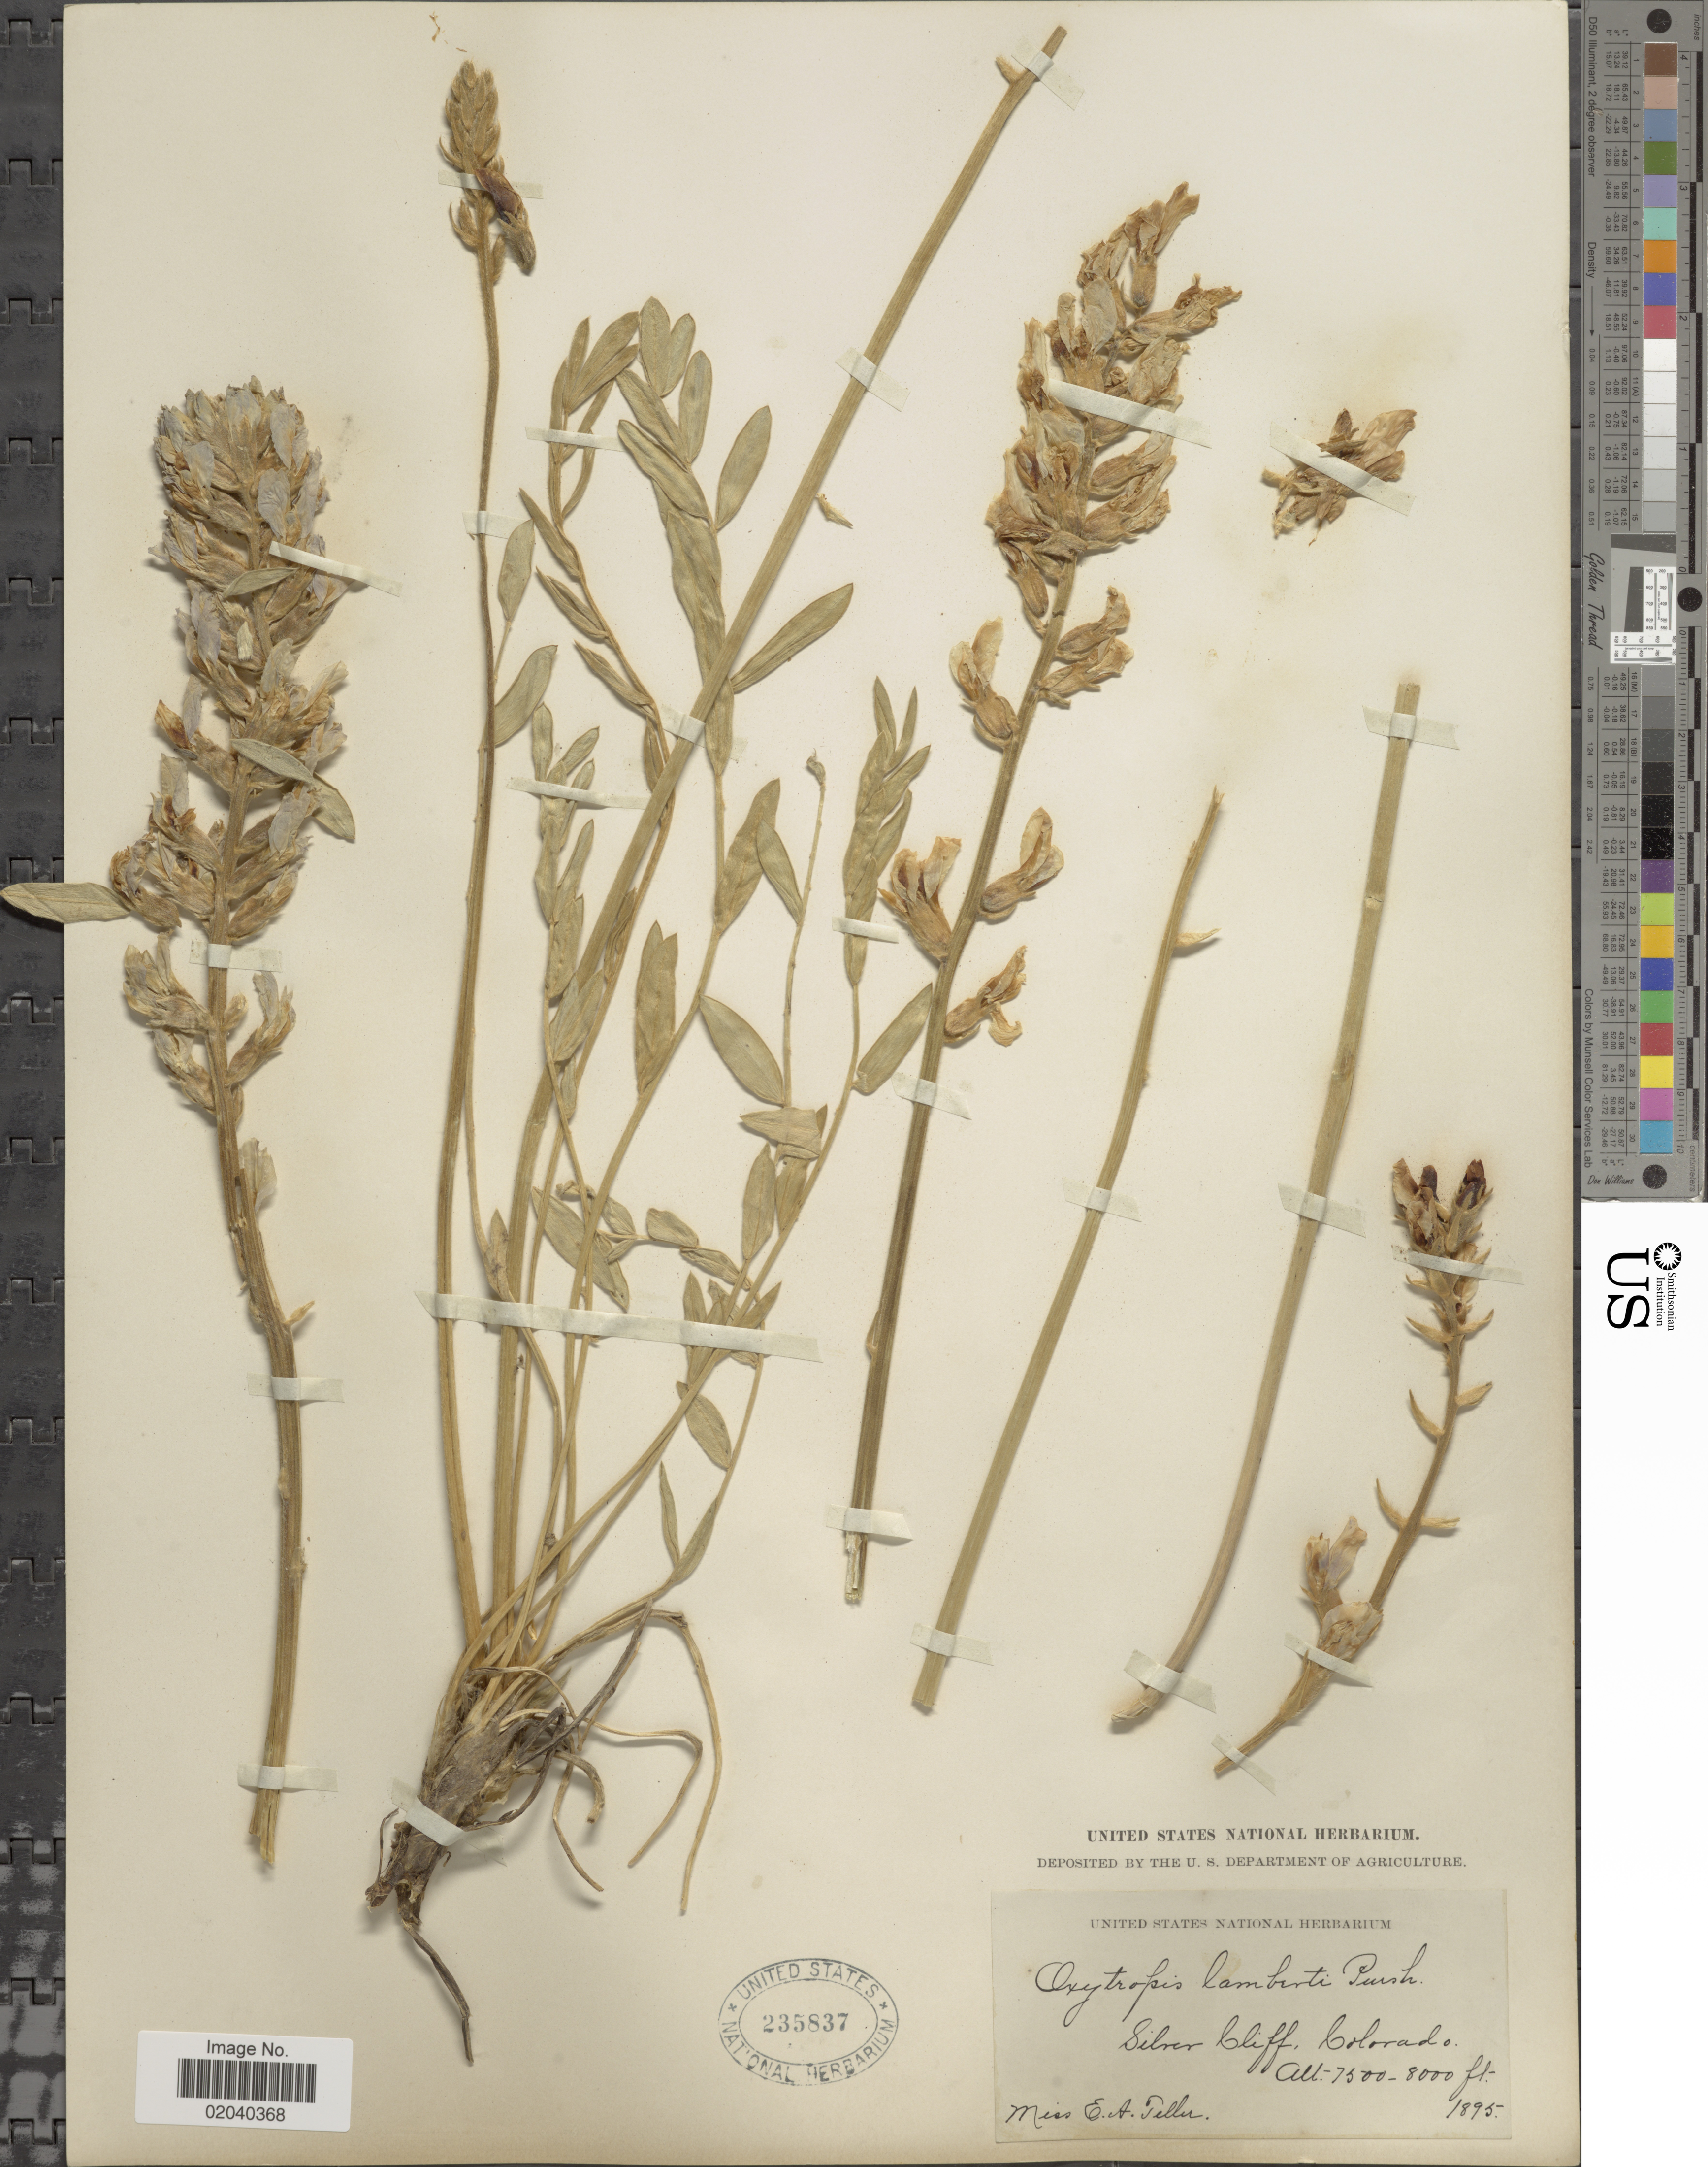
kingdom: Plantae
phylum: Tracheophyta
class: Magnoliopsida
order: Fabales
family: Fabaceae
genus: Oxytropis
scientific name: Oxytropis sericea var. sericea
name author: Nutt.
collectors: E. Teller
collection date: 1895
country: United States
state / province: Colorado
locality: Silver Cliff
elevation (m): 2286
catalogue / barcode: US 235837